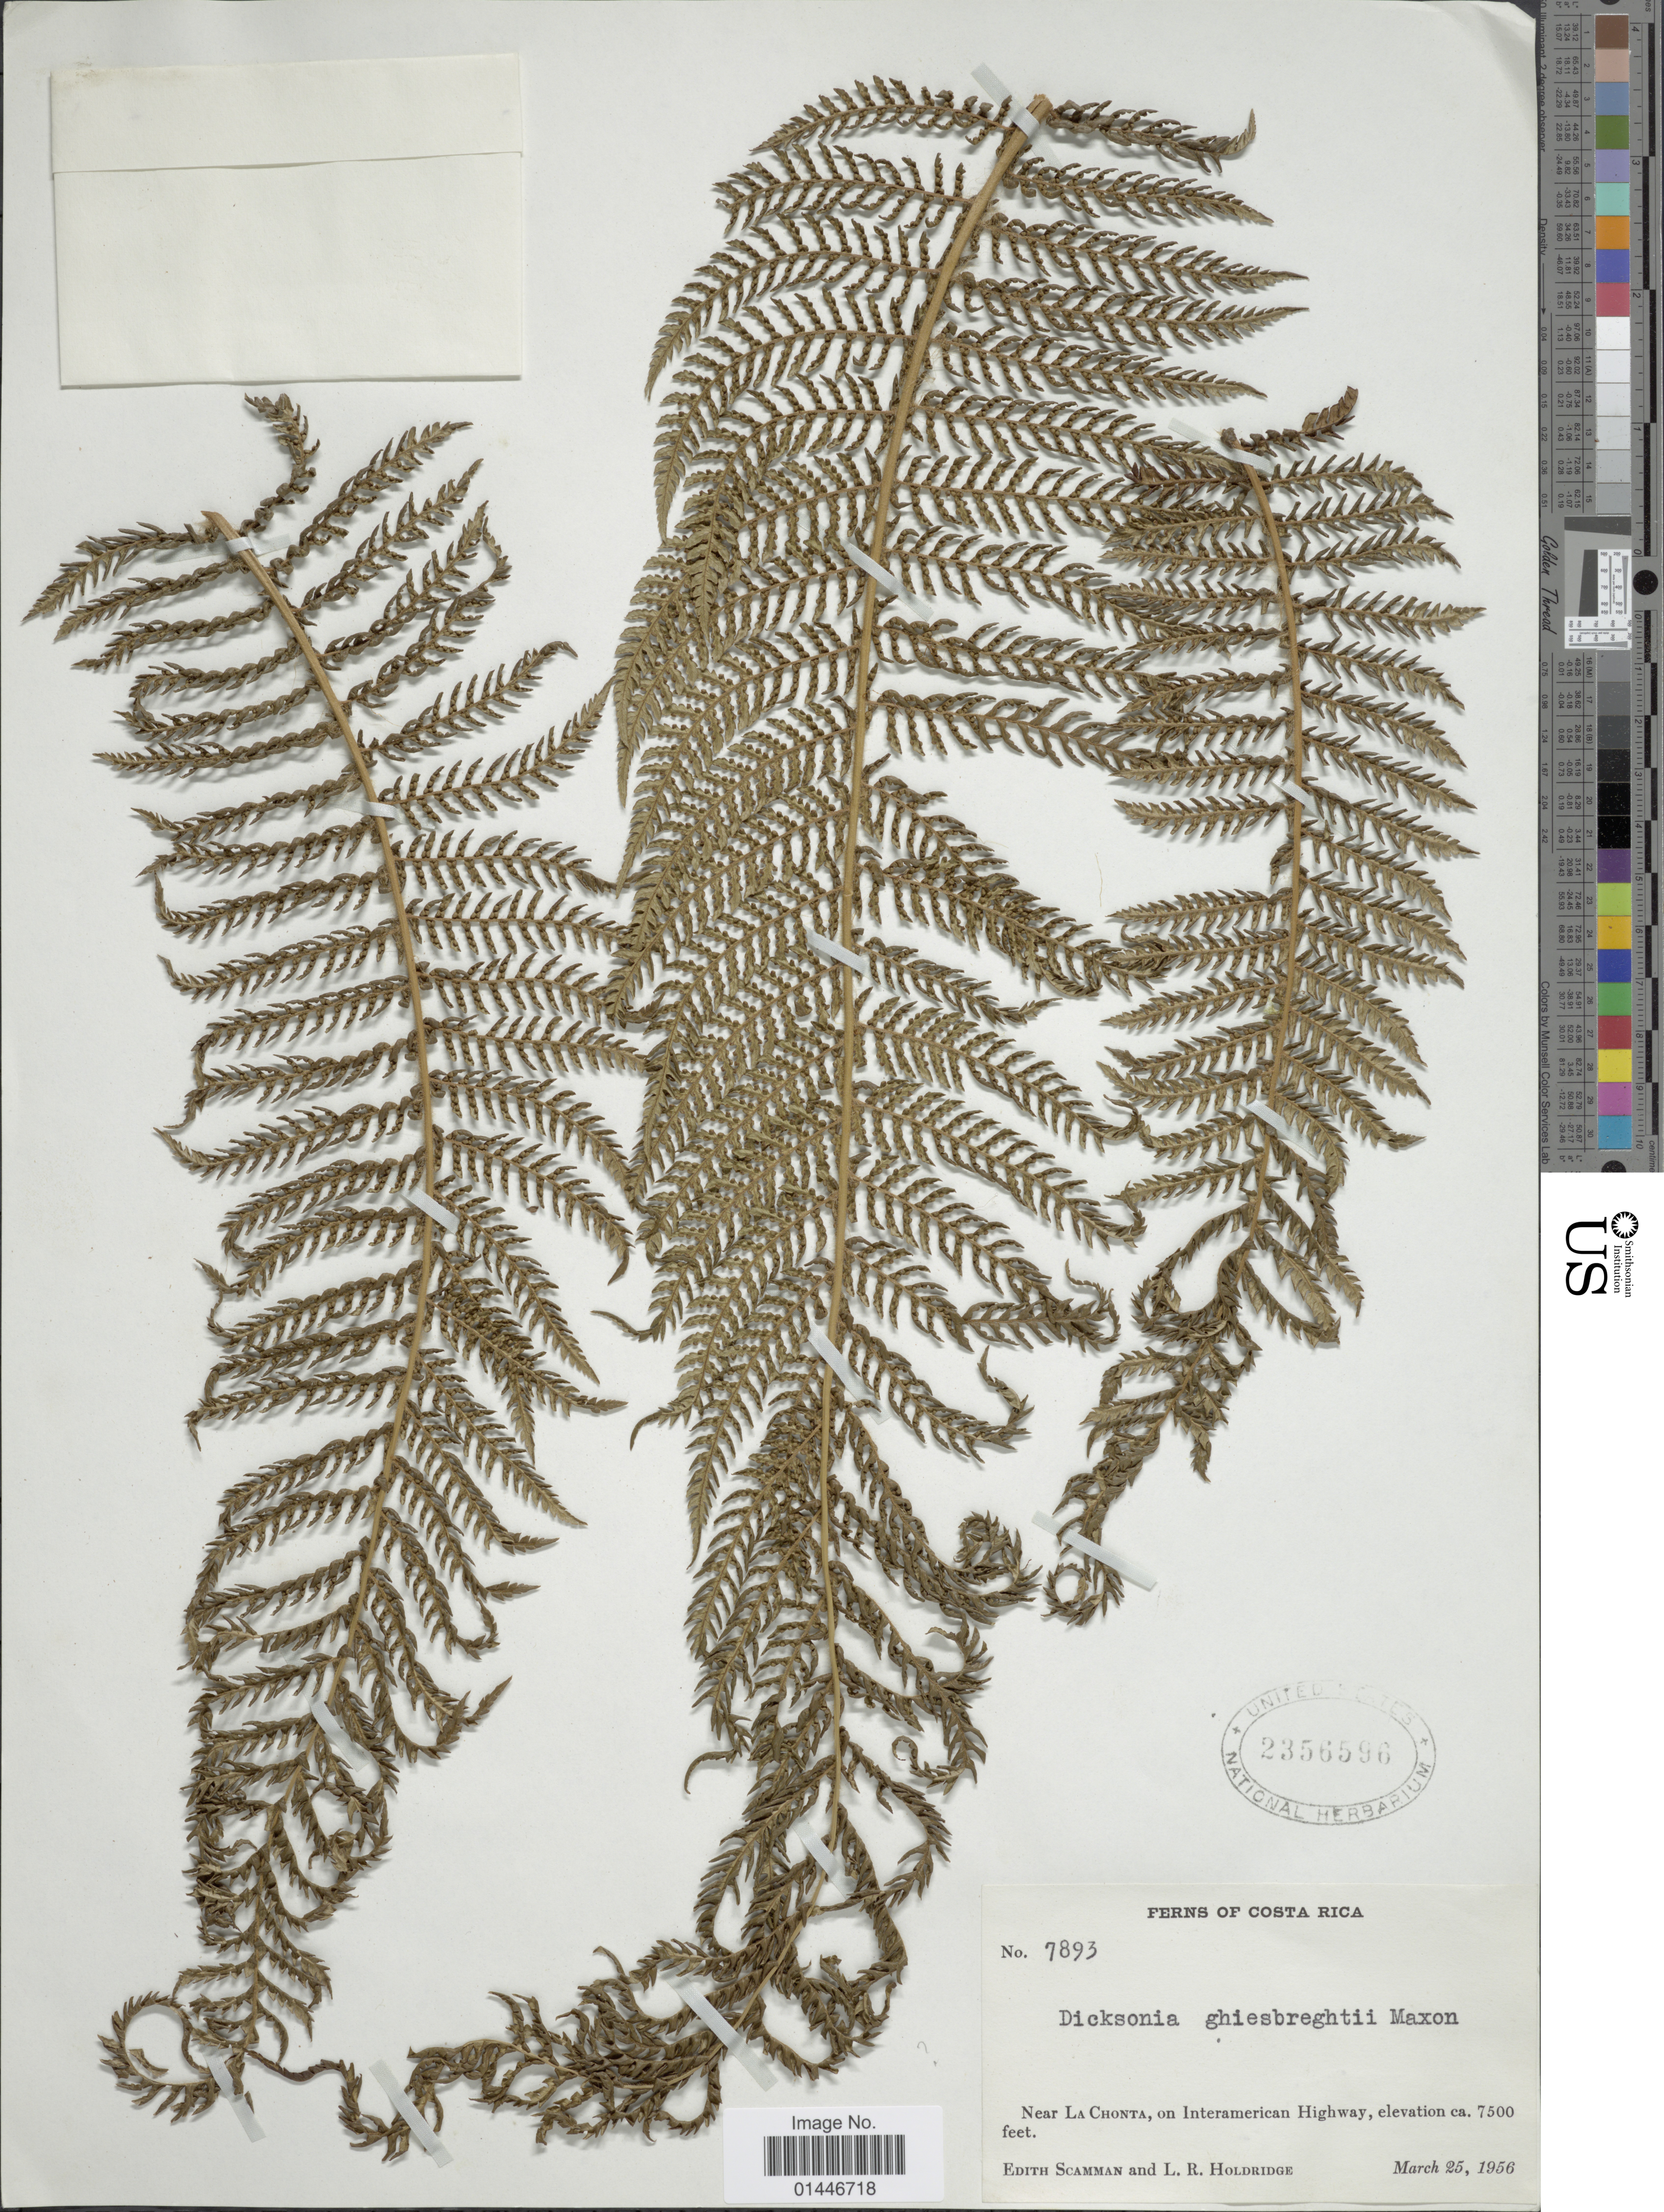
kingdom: Plantae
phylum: Tracheophyta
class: Polypodiopsida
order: Cyatheales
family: Dicksoniaceae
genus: Dicksonia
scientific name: Dicksonia karsteniana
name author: Klotzsch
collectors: E. Scamman & L. Holdridge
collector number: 7893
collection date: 1956-03-25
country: Costa Rica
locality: Near La Chonta, on Interamerican Highway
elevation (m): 2286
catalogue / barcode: US 2356596